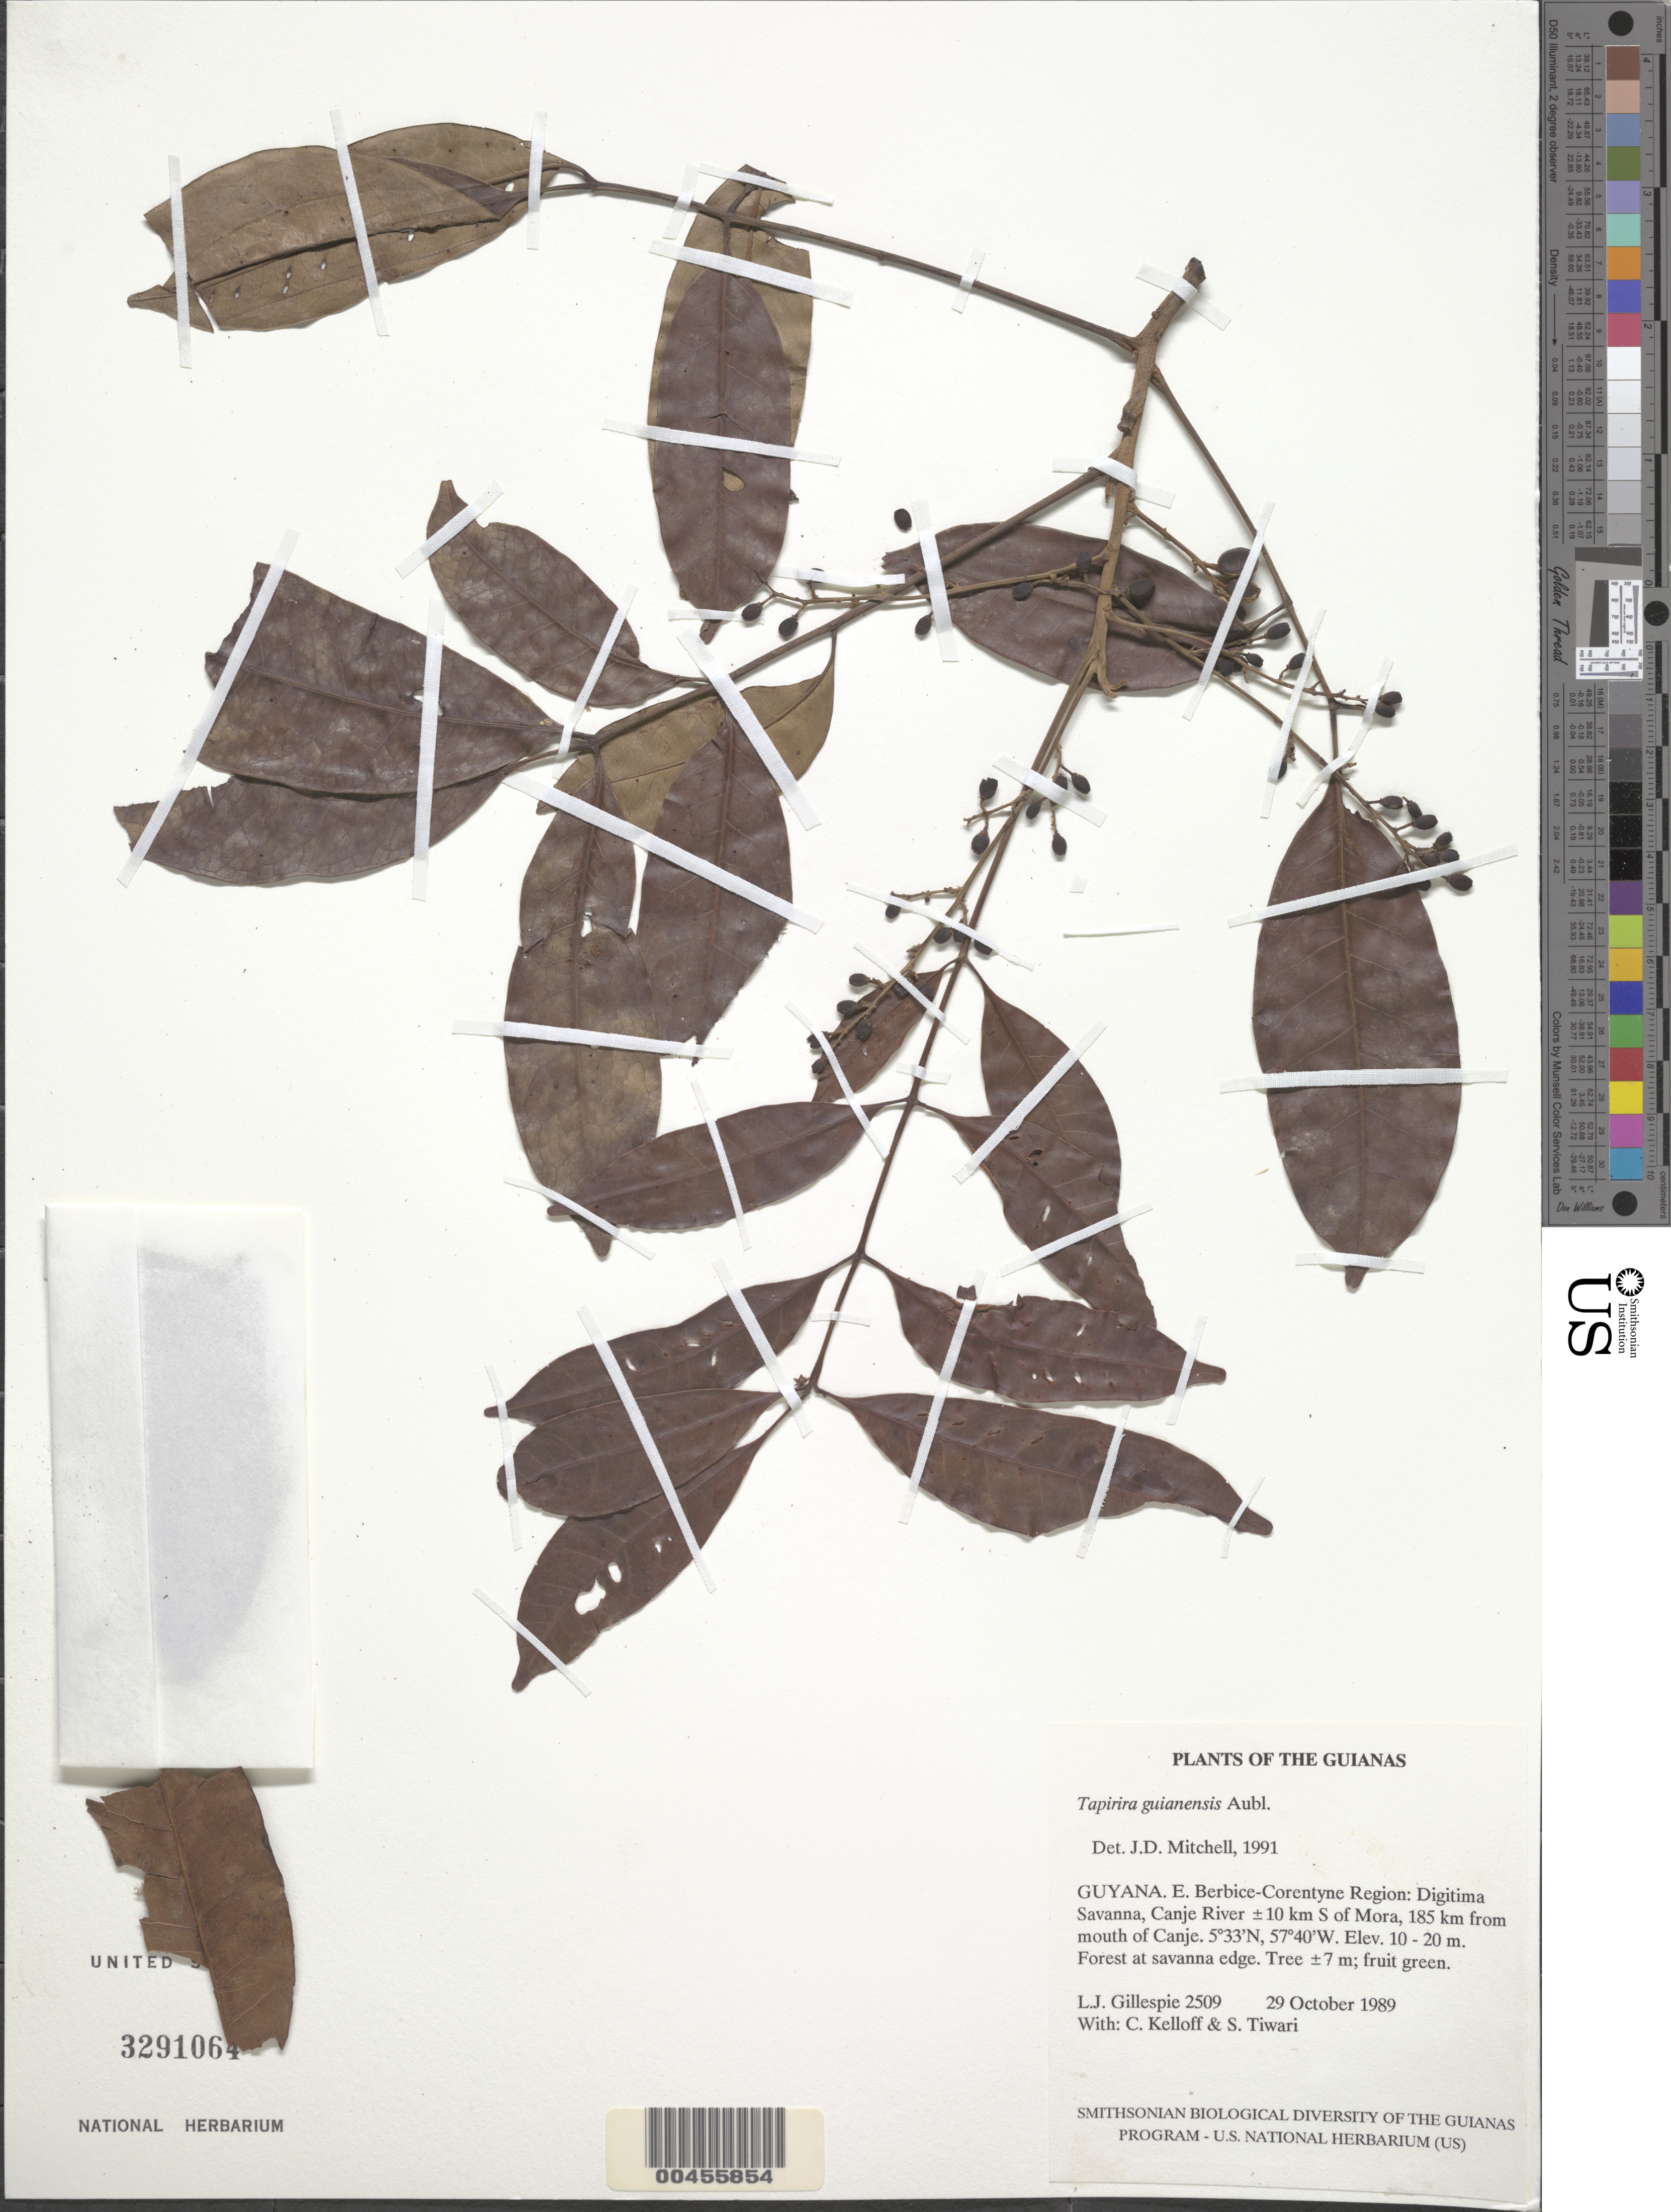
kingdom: Plantae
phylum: Tracheophyta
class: Magnoliopsida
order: Sapindales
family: Anacardiaceae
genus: Tapirira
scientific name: Tapirira guianensis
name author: Aubl.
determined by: Mitchell, John D.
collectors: L. J. Gillespie, C. L. Kelloff & S. Tiwari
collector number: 2509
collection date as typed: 29 October 1989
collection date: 1989-10-29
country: Guyana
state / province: E. Berbice-Corentyne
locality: Digitima Savanna, Canje River ±20 km S of Mora, 185 km from mouth of Canje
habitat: Forest at savanna edge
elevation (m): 10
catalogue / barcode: US 3291064